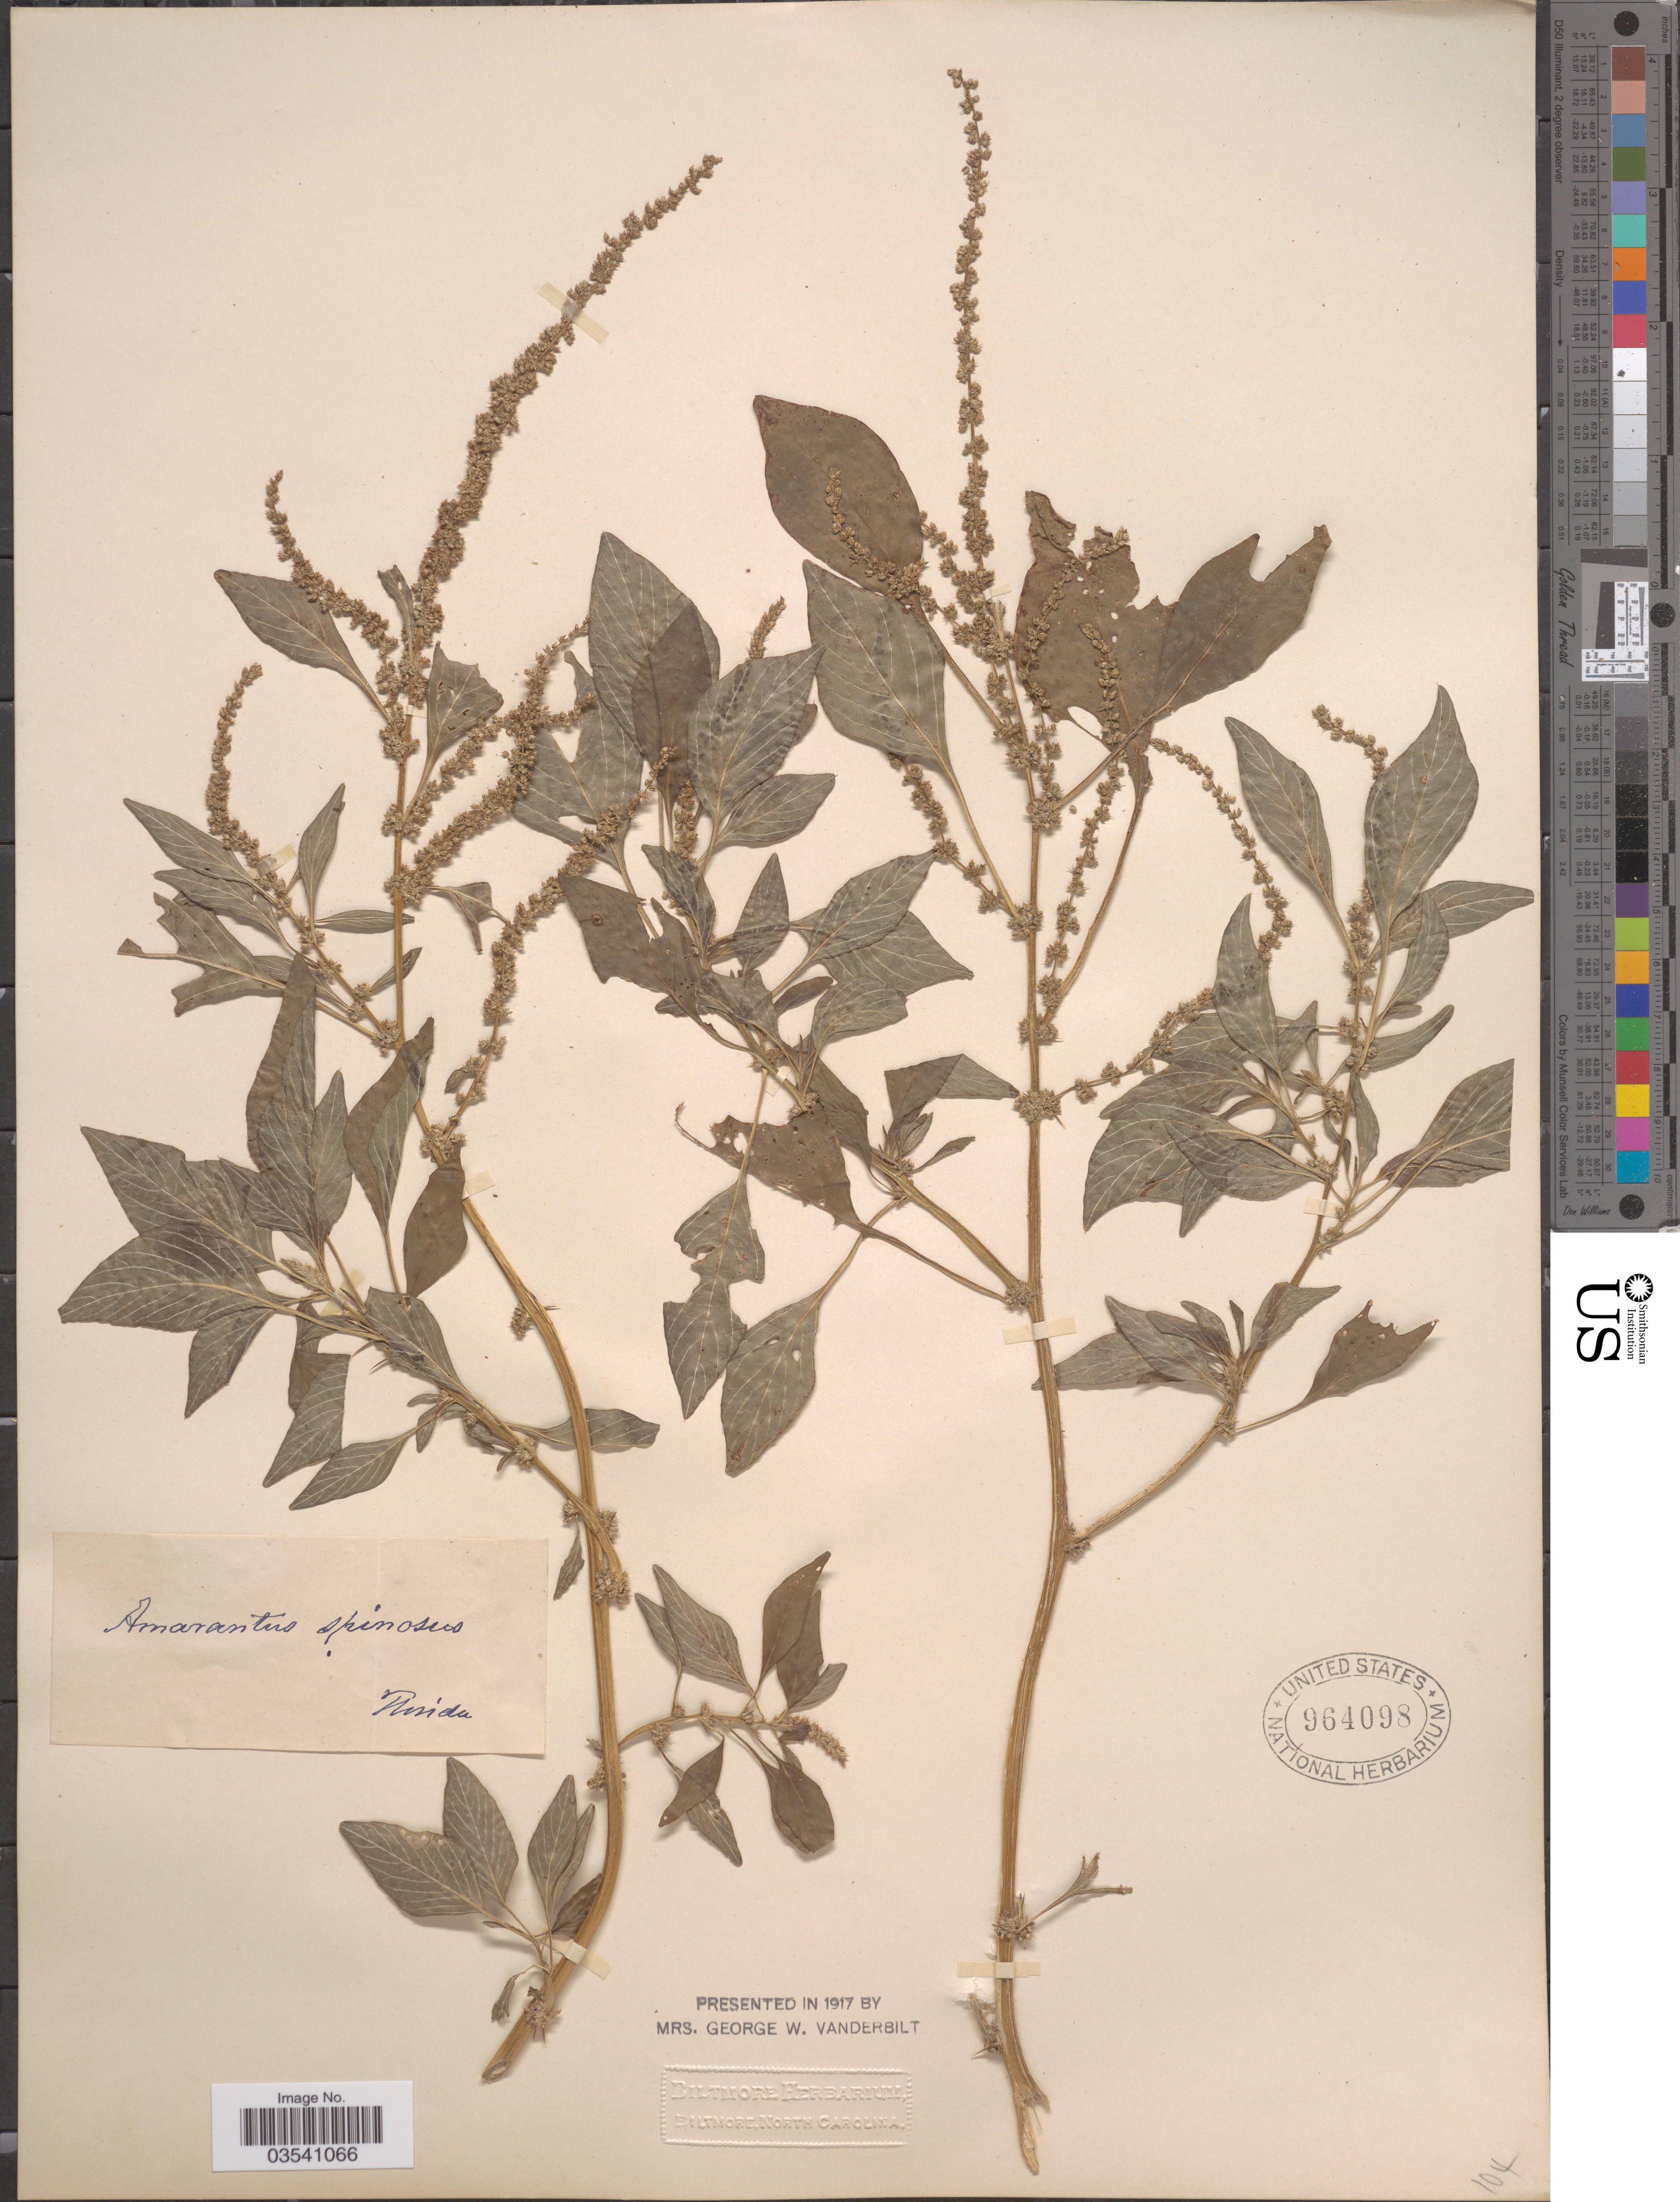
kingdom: Plantae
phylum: Tracheophyta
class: Magnoliopsida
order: Caryophyllales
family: Amaranthaceae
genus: Amaranthus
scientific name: Amaranthus spinosus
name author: L.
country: United States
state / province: Florida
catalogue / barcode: US 964098